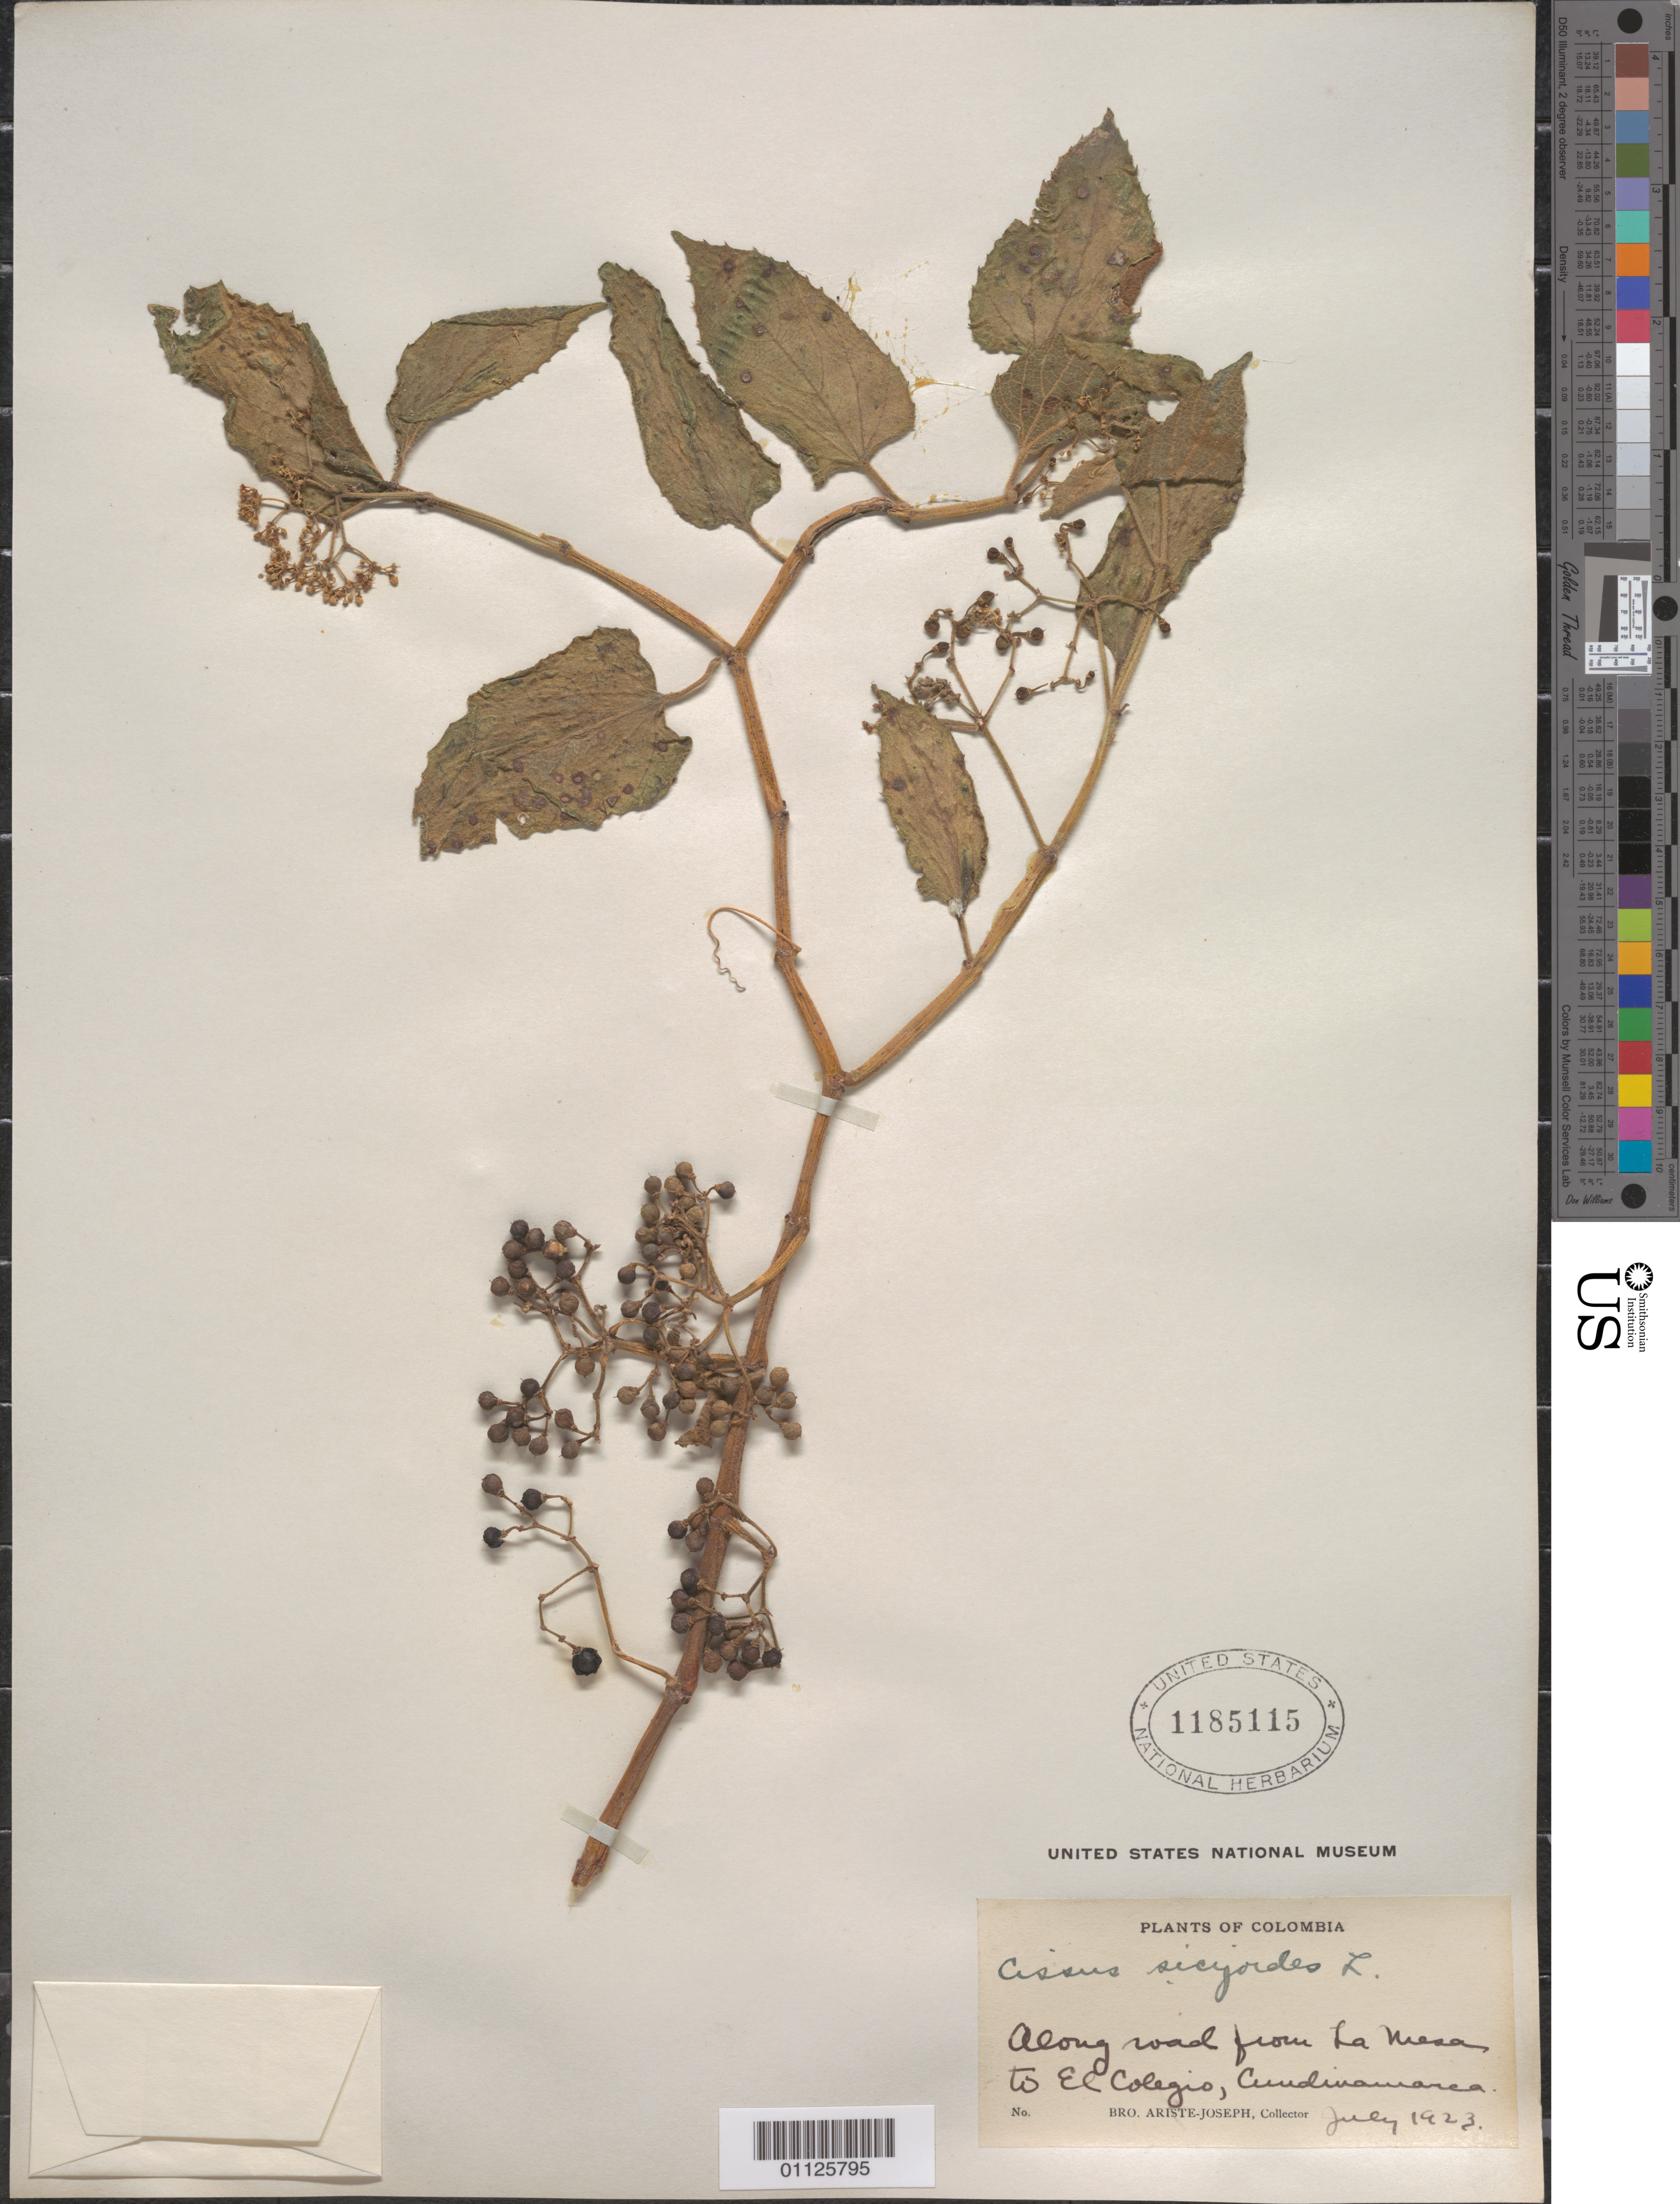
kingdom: Plantae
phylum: Tracheophyta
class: Magnoliopsida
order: Vitales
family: Vitaceae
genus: Cissus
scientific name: Cissus verticillata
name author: (L.) Nicolson & C.E. Jarvis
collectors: Bro. Ariste-Joseph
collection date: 1923-07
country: Colombia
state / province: Cundinamarca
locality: Along road from La Meza to El Colegio.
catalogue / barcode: US 1185115